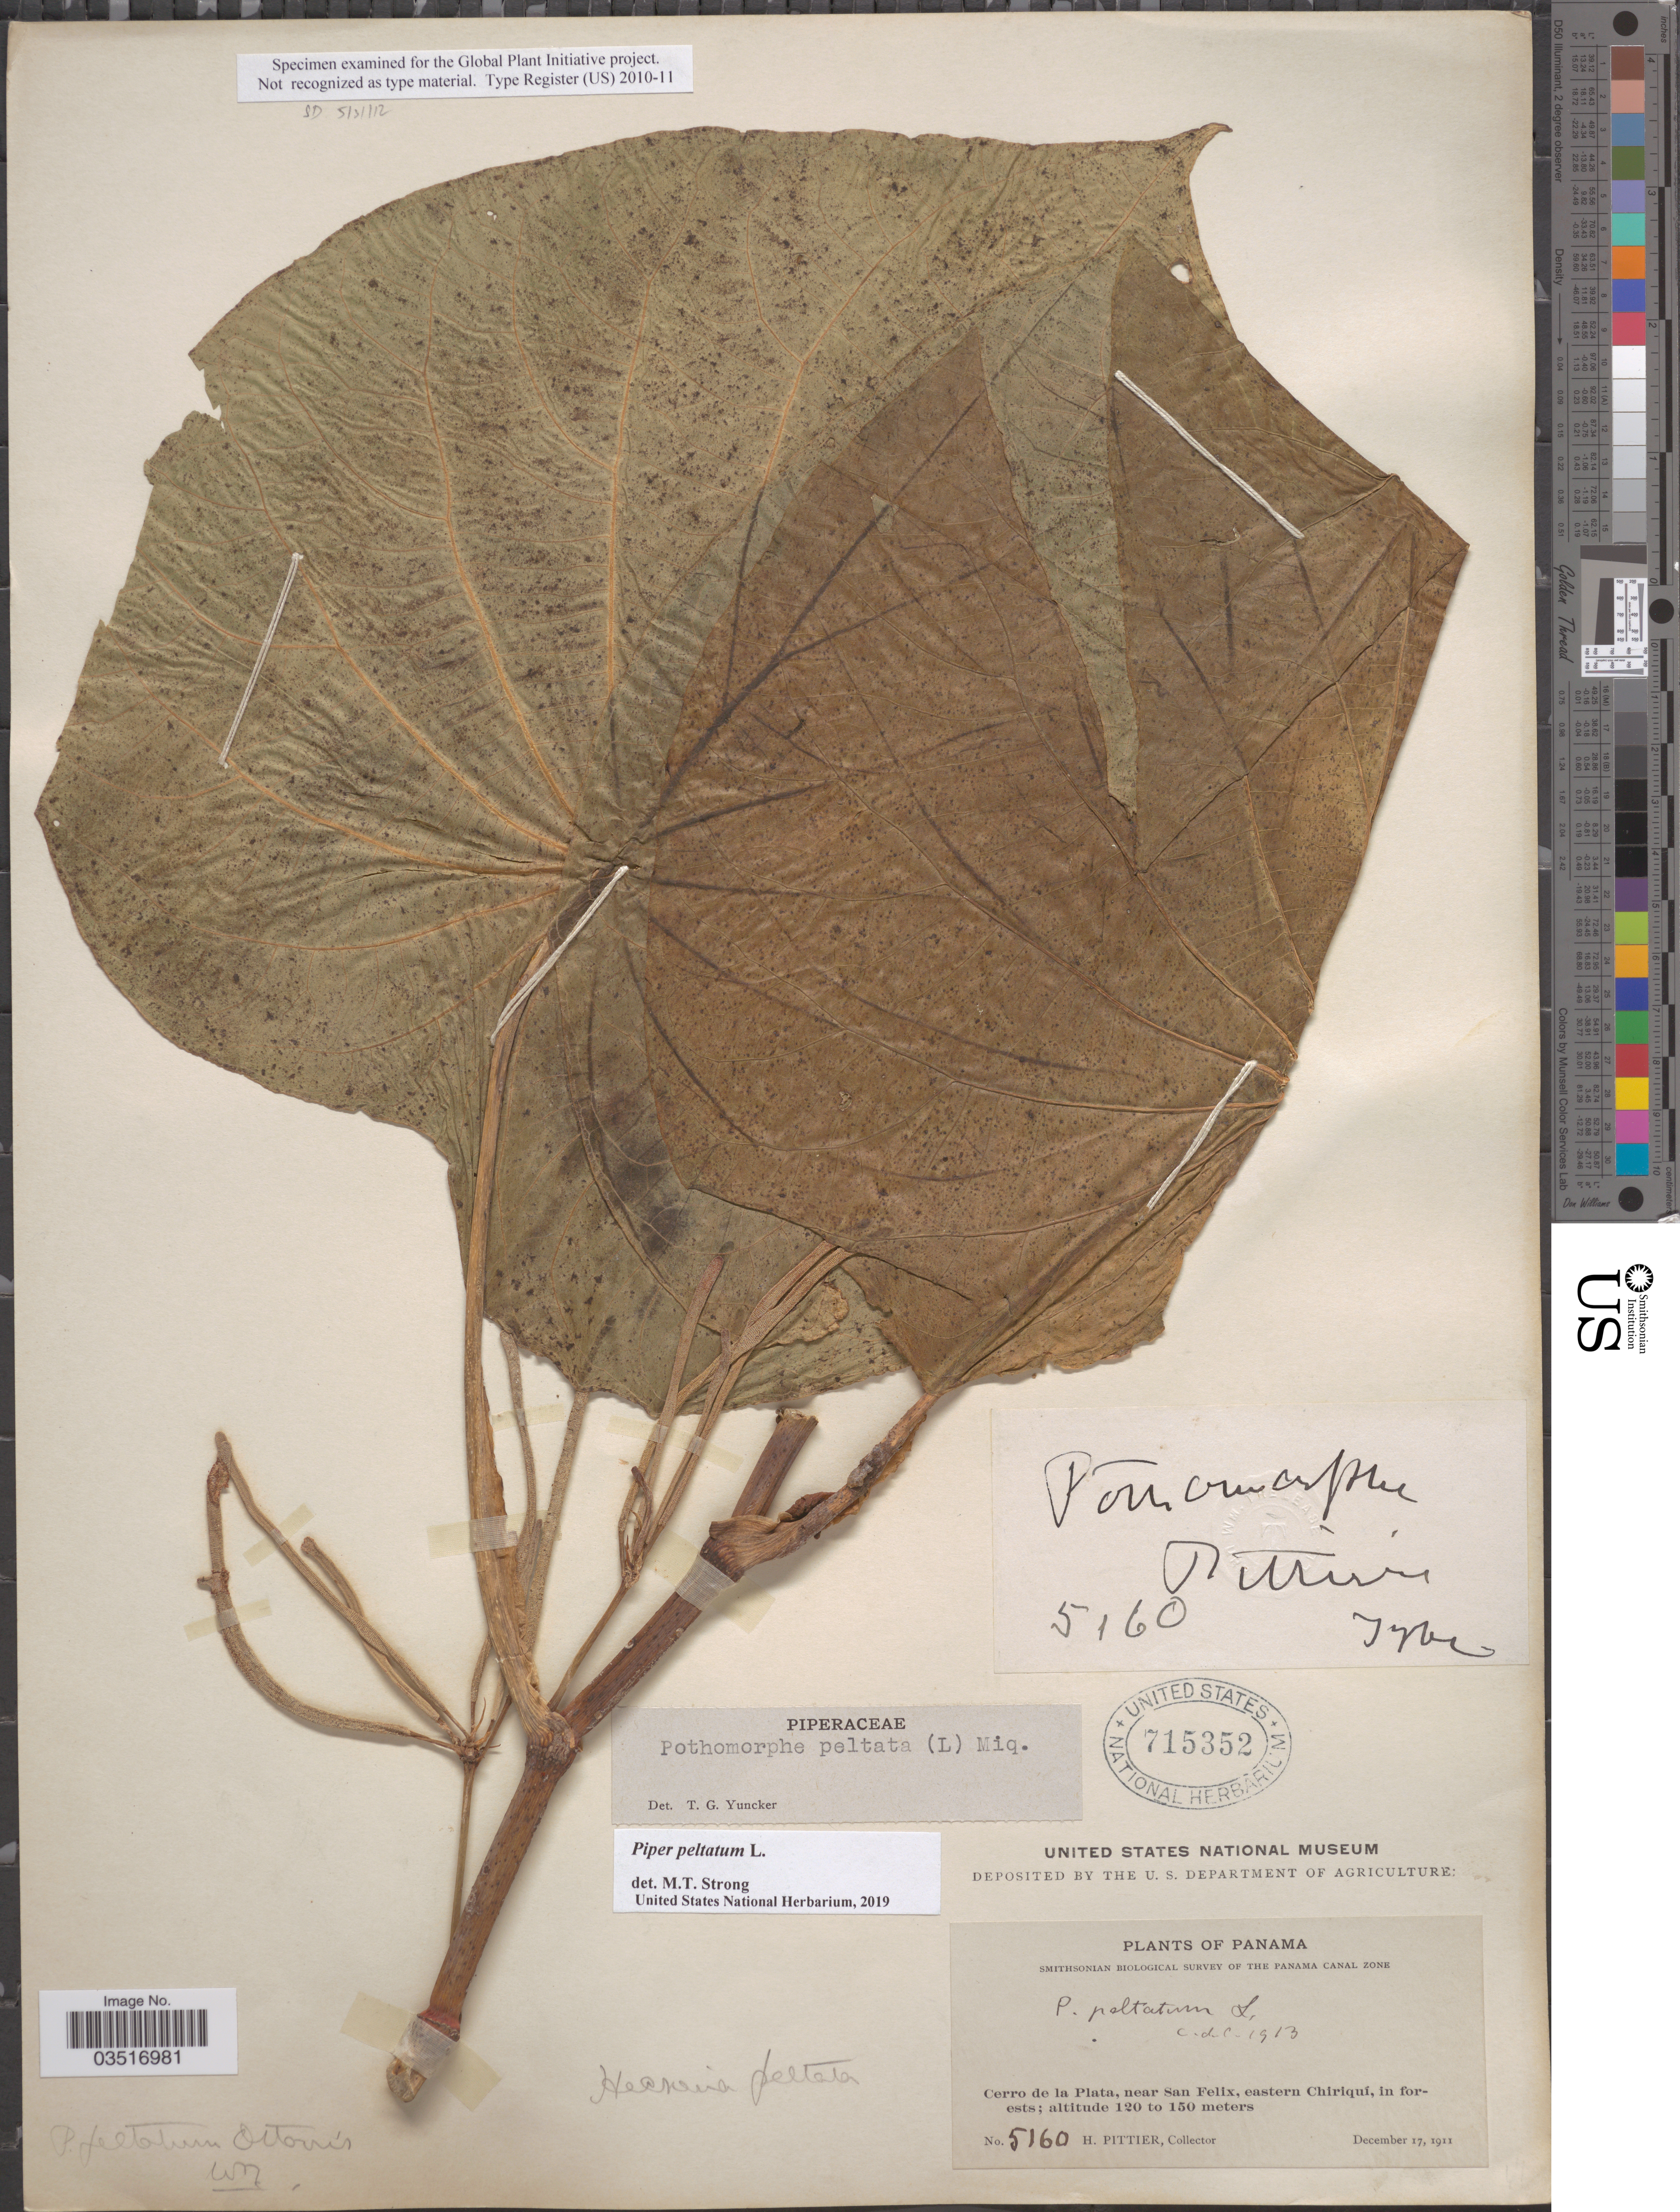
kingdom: Plantae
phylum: Tracheophyta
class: Magnoliopsida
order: Piperales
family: Piperaceae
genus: Piper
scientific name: Piper peltatum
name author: L.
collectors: H. F. Pittier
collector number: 5160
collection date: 1911-12-17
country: Panama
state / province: Chiriqui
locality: Cerro de la Plata, near San Felix, eastern Chiriquí, in forests.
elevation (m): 120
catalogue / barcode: US 715352